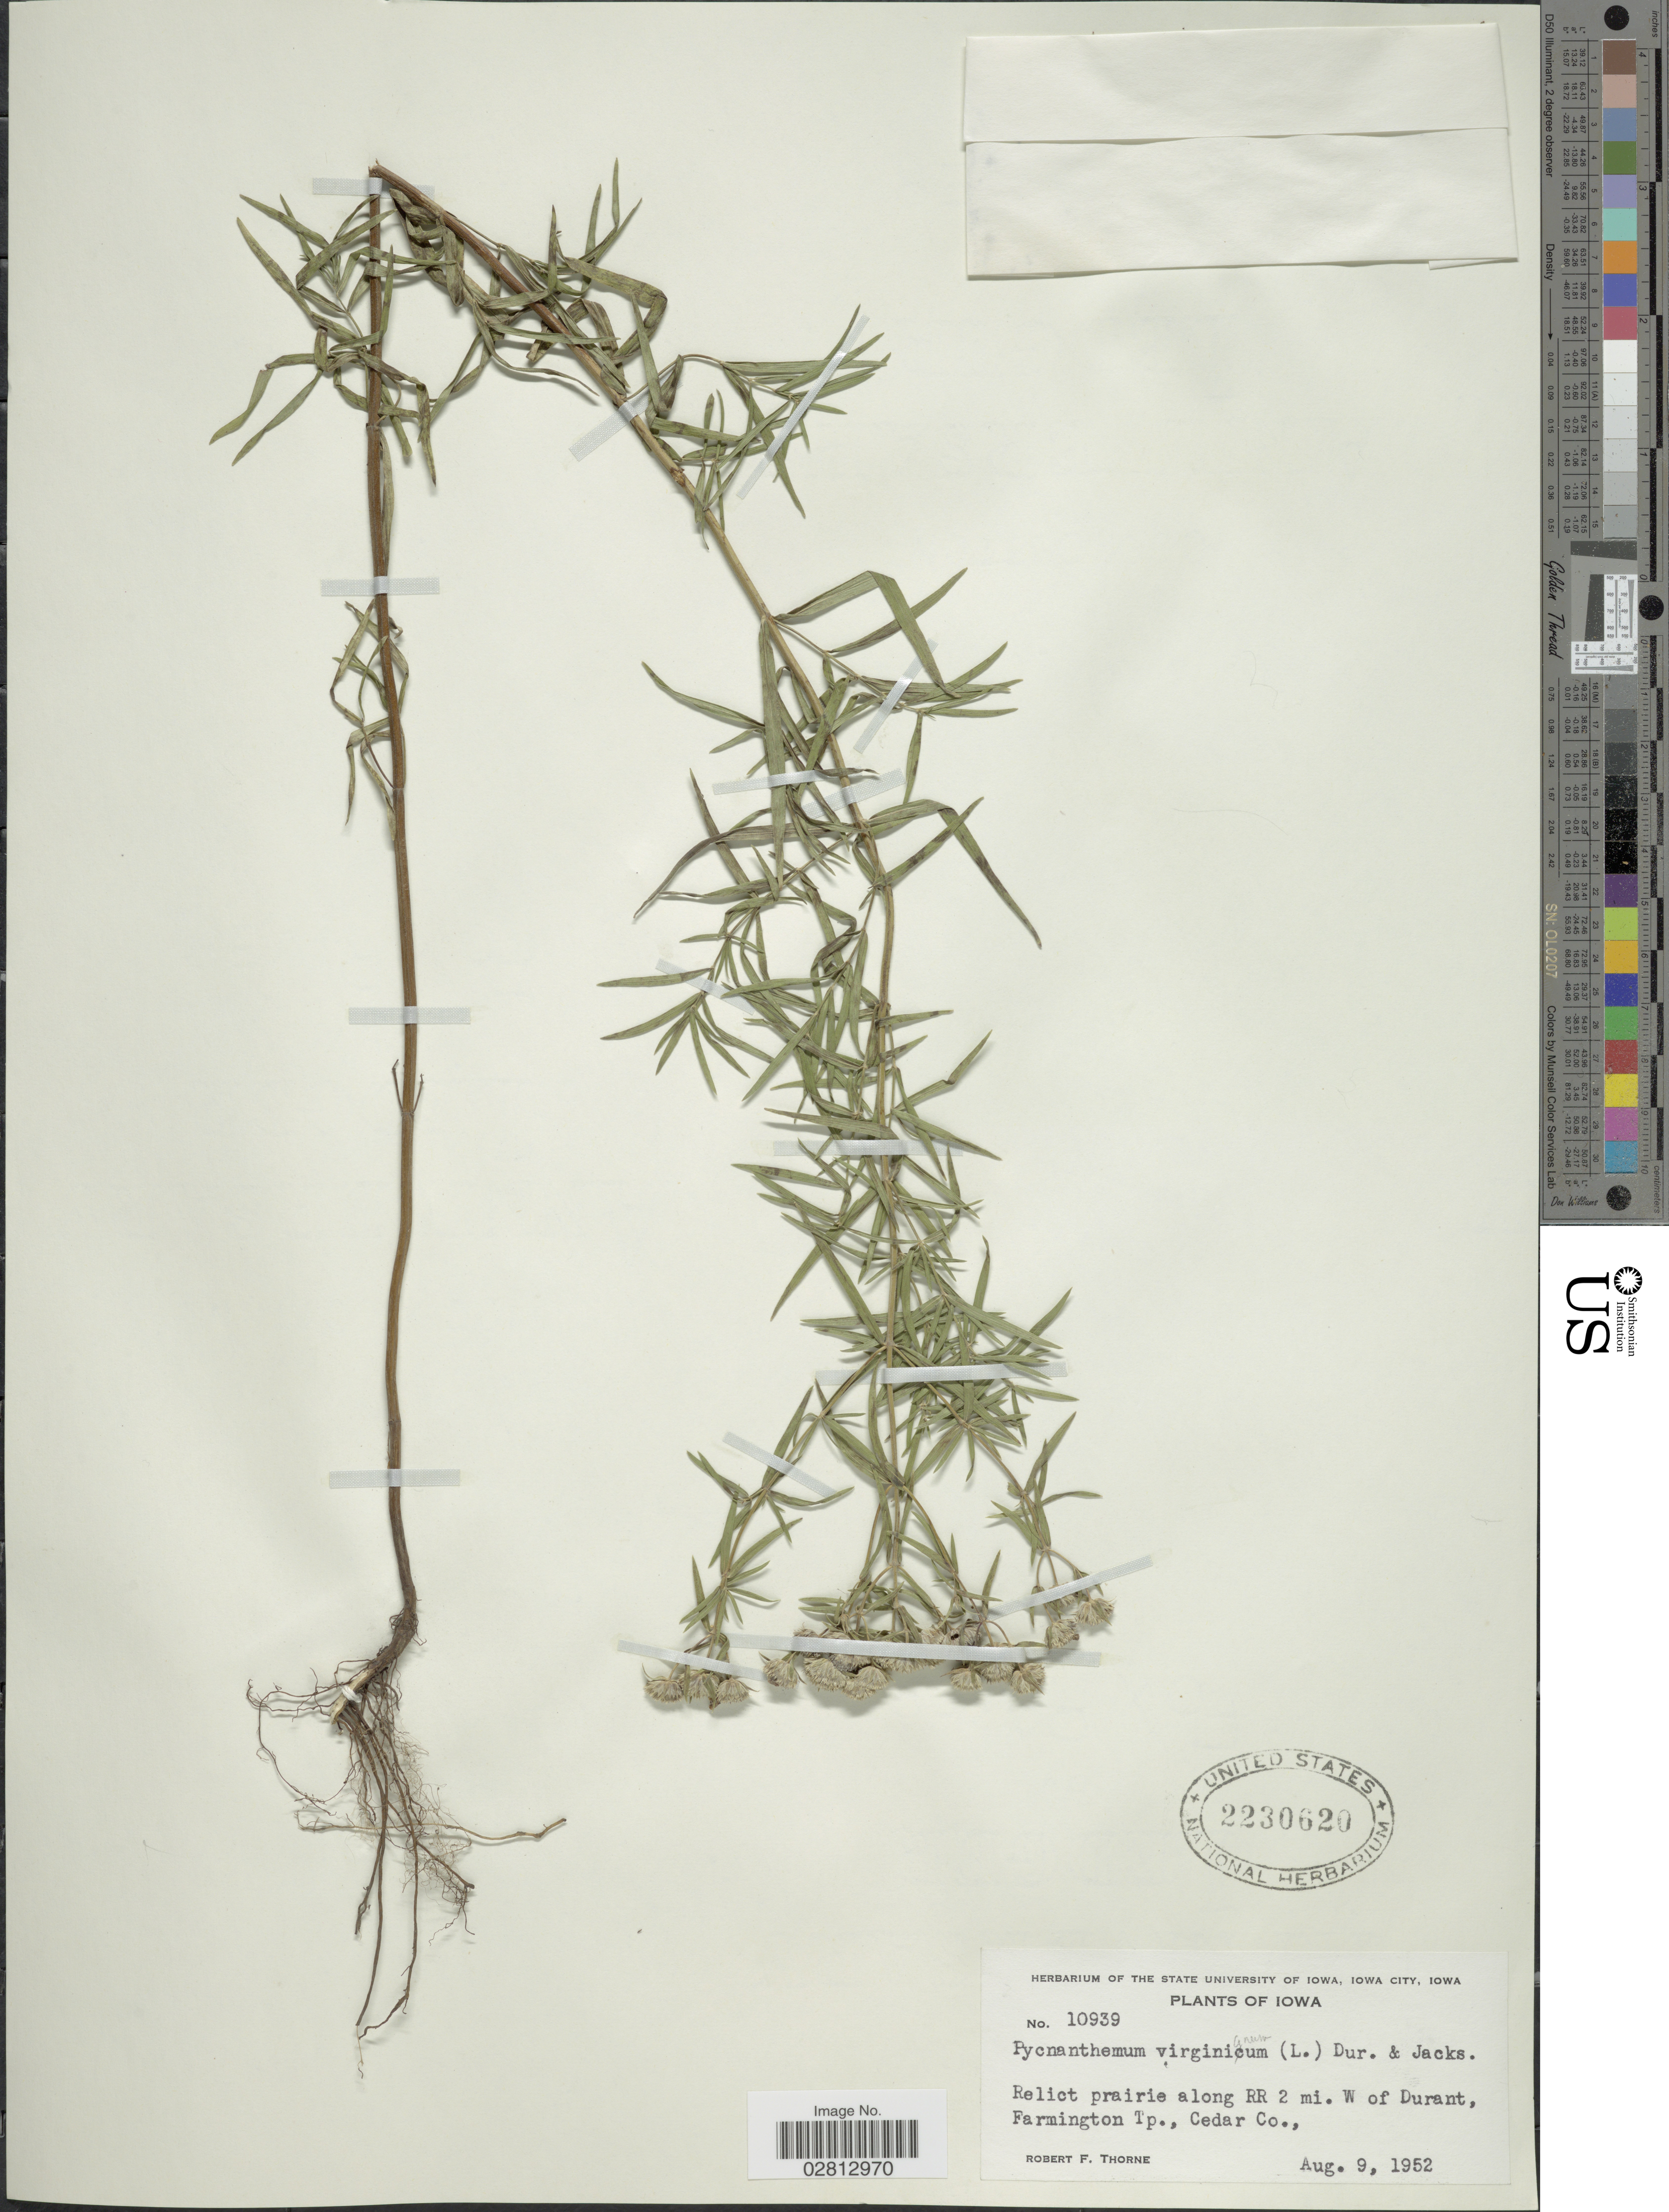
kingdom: Plantae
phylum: Tracheophyta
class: Magnoliopsida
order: Lamiales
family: Lamiaceae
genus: Pycnanthemum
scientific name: Pycnanthemum virginianum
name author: (L.) Durand & B.D. Jacks. ex B.L. Rob. & Fernald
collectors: R. F. Thorne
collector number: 10939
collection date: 1952-08-09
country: United States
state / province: Iowa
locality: Relict prairie along RR 2 mi. W of Durant, Farmington Tp., Cedar Co.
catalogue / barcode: US 2230620